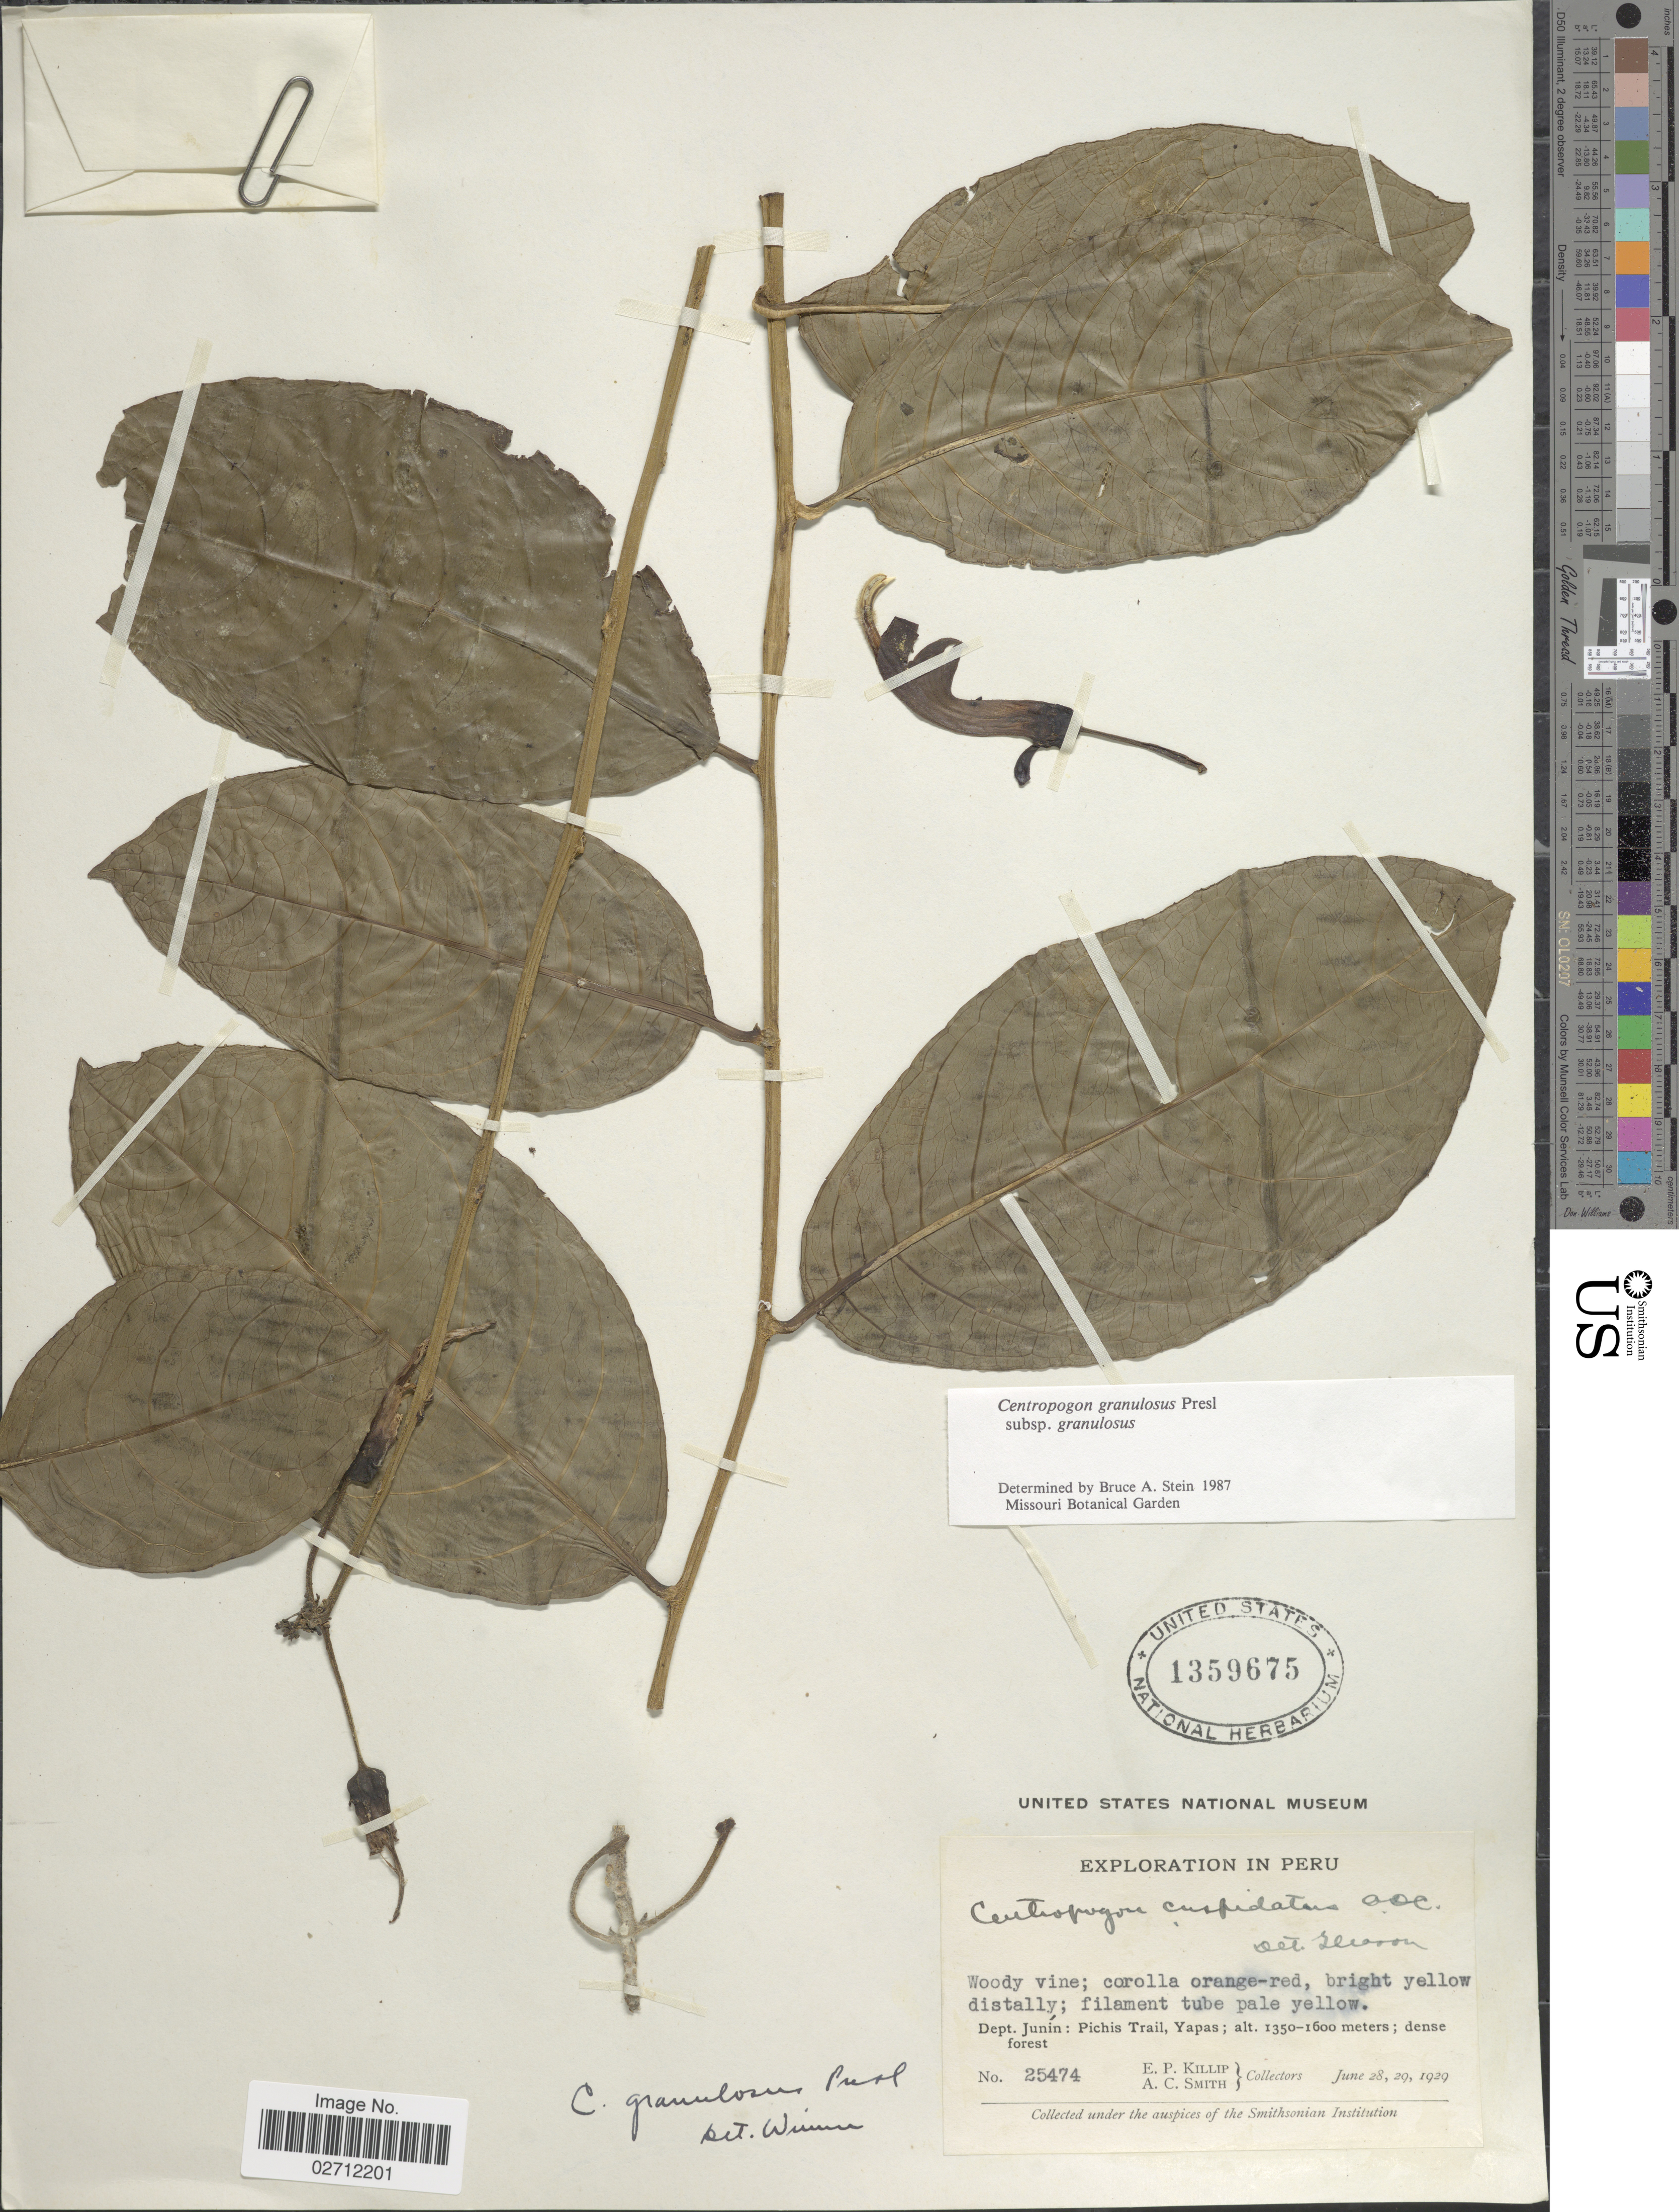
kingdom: Plantae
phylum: Tracheophyta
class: Magnoliopsida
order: Asterales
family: Campanulaceae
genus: Centropogon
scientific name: Centropogon granulosus subsp. granulosus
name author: C. Presl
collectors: E. P. Killip & A. C. Smith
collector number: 25474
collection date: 1929-06-28/1929-06-29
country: Peru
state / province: Junín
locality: Pichis Trail, Yapas.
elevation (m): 1350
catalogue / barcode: US 1359675